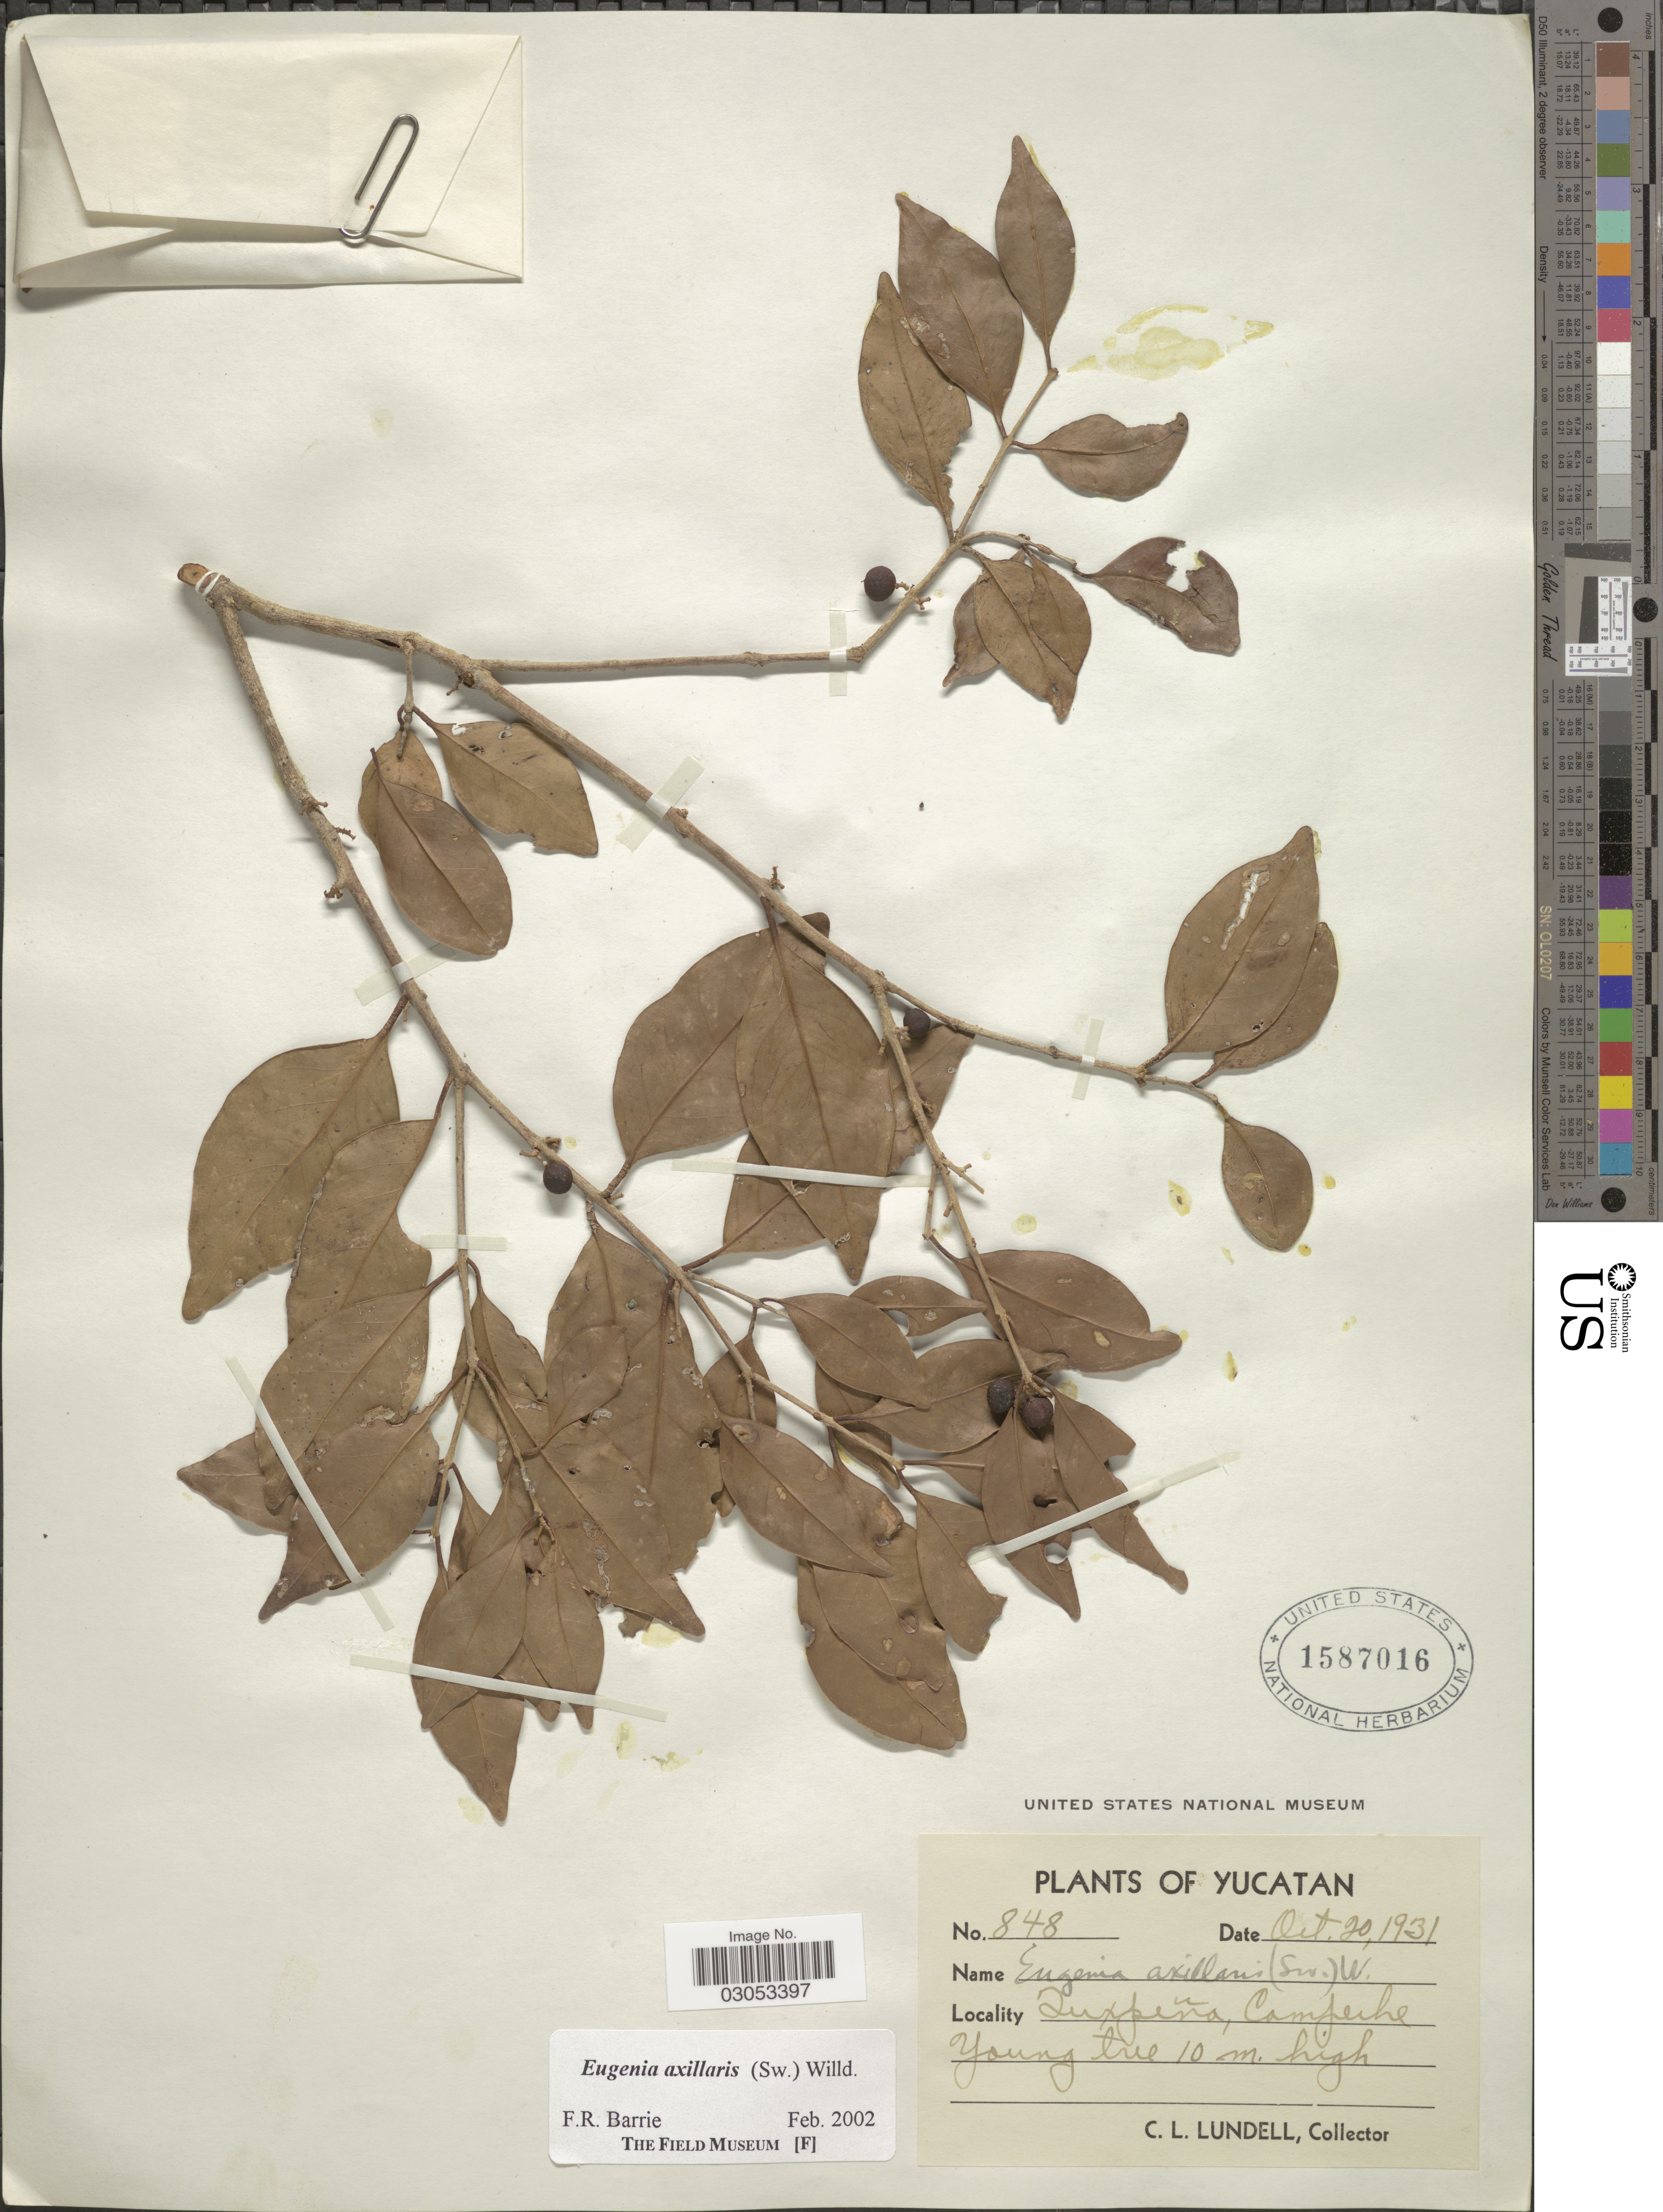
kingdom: Plantae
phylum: Tracheophyta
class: Magnoliopsida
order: Myrtales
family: Myrtaceae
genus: Eugenia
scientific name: Eugenia axillaris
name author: (Sw.) Willd.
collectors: C. L. Lundell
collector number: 848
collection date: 1931-10-20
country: Mexico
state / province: Campeche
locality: Tuxpeña, Campeche.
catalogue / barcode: US 1587016